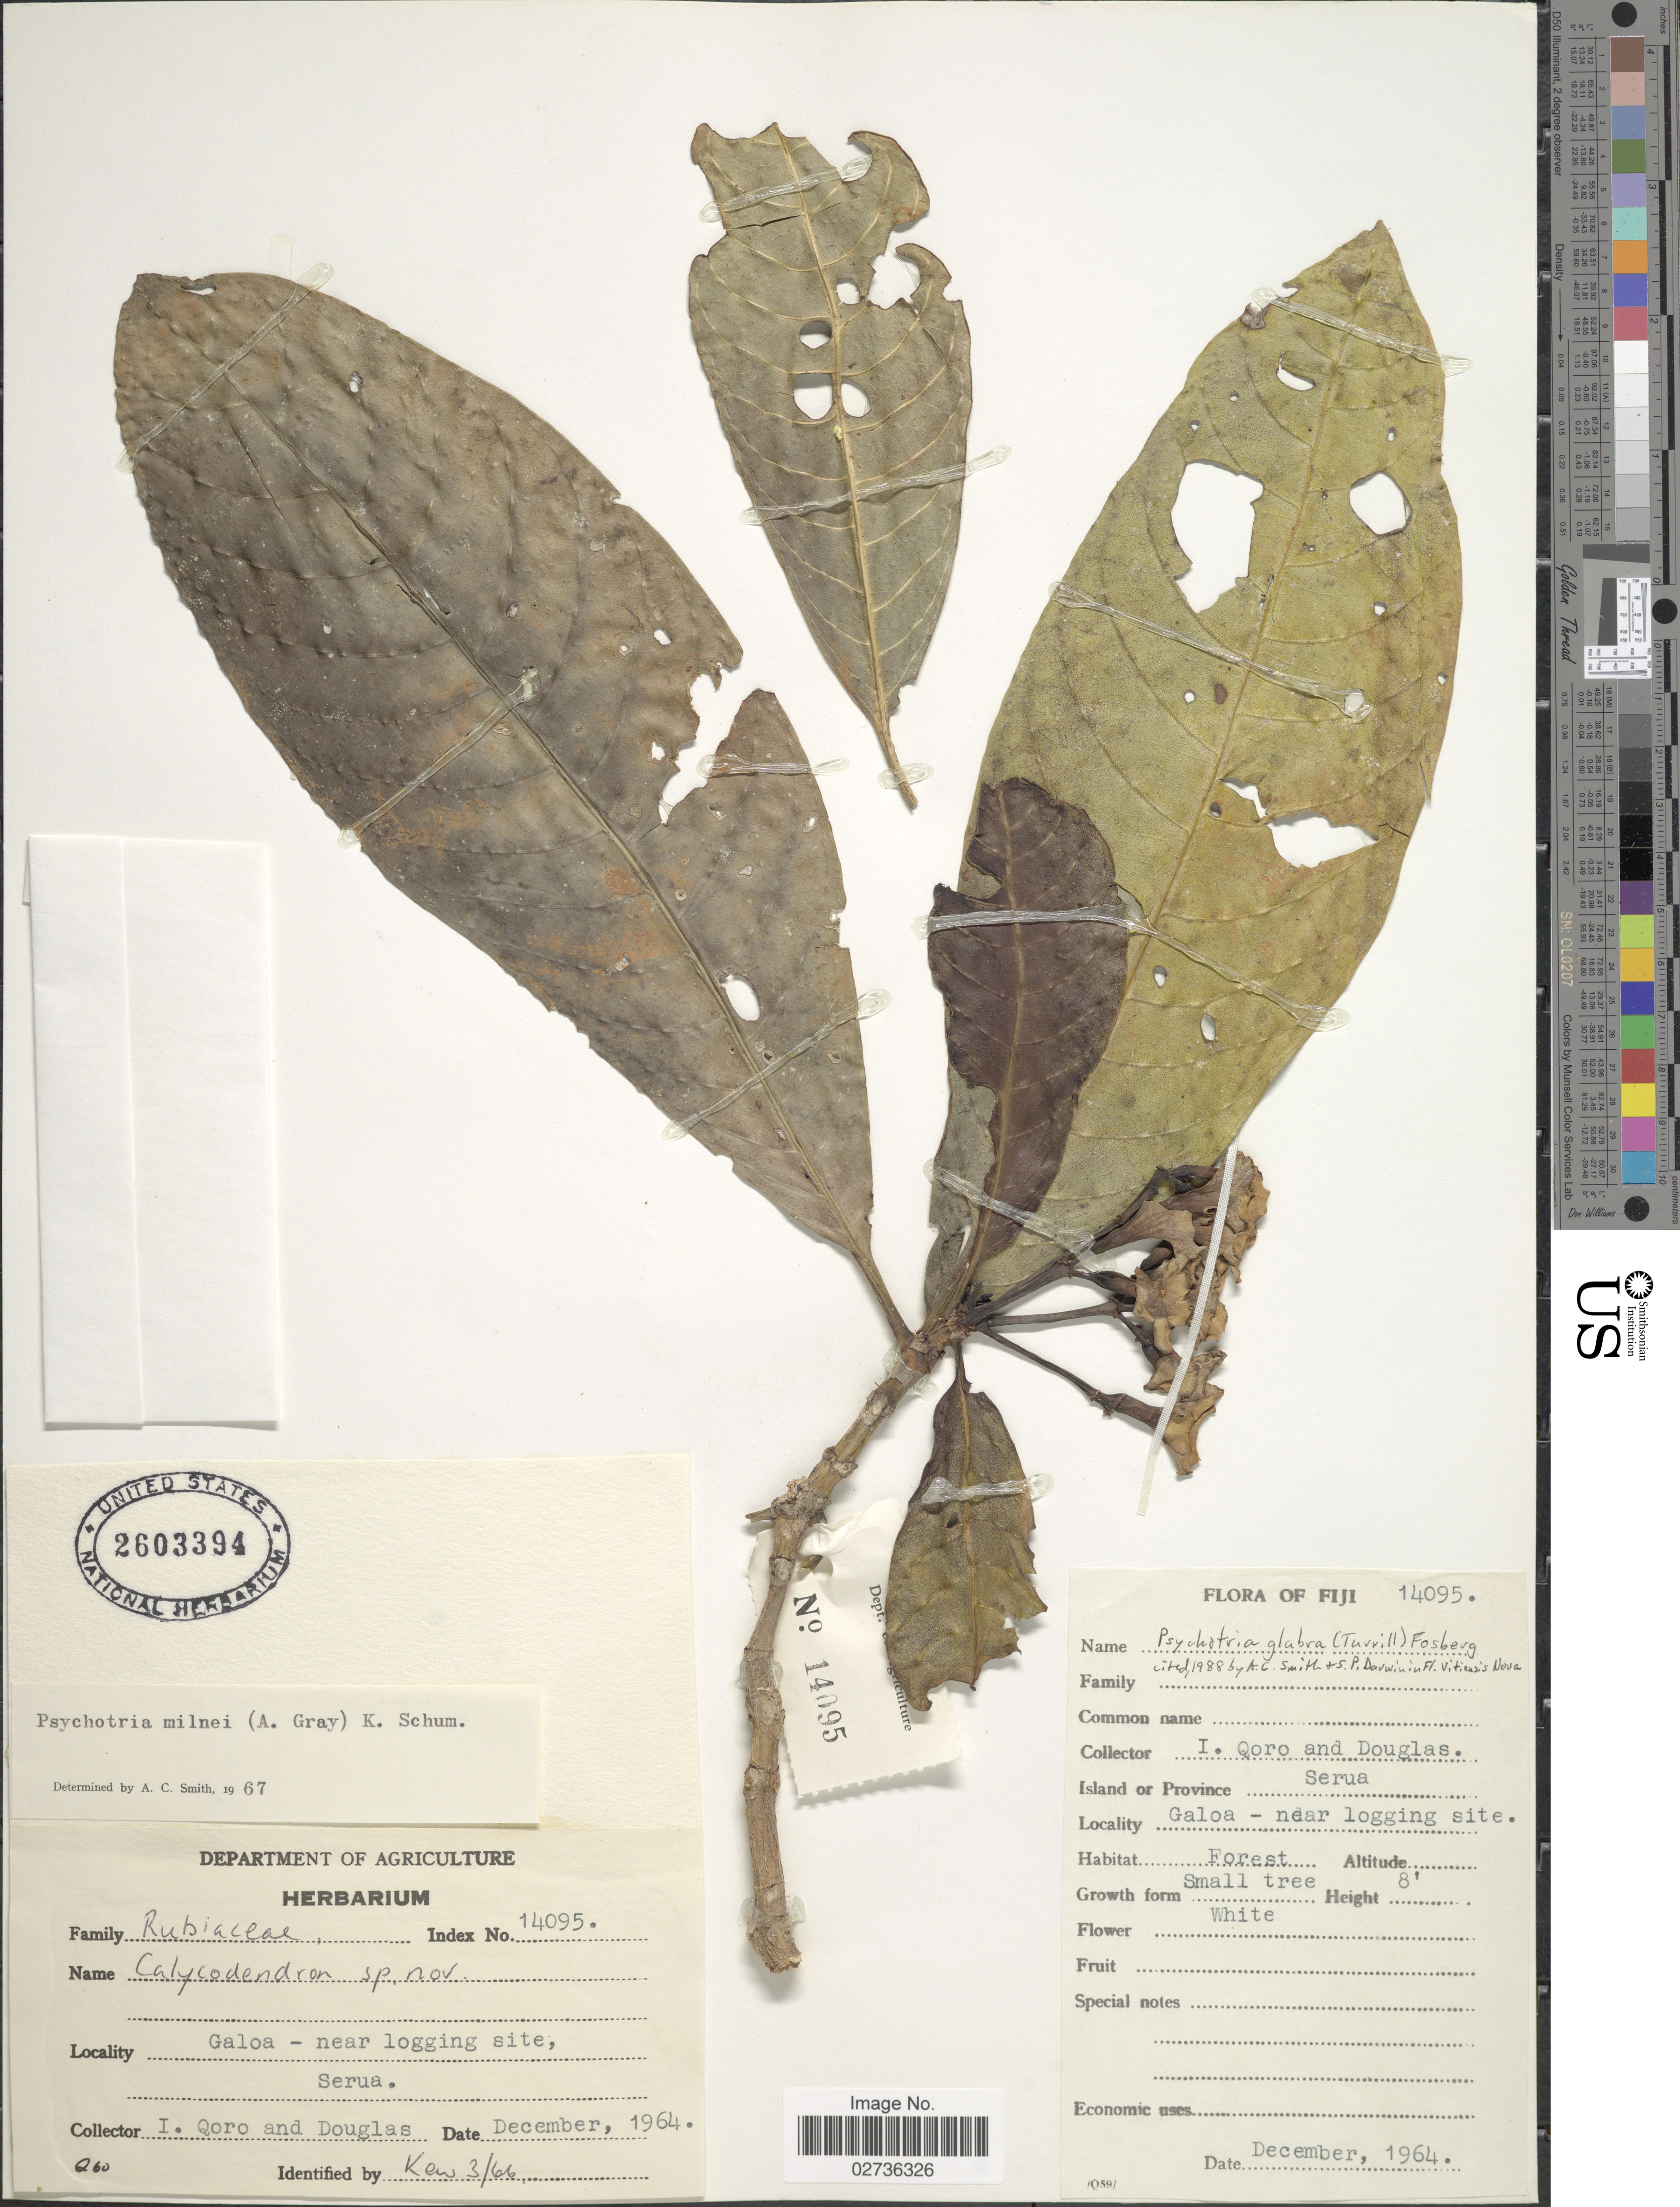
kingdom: Plantae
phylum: Tracheophyta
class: Magnoliopsida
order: Gentianales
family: Rubiaceae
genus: Psychotria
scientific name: Psychotria glabra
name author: (Turrill) Fosberg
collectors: I. Qoro & P. Douglas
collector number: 14095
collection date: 1964-12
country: Fiji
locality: Island of Province: Serua. Galoa - near logging site.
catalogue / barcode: US 2603394